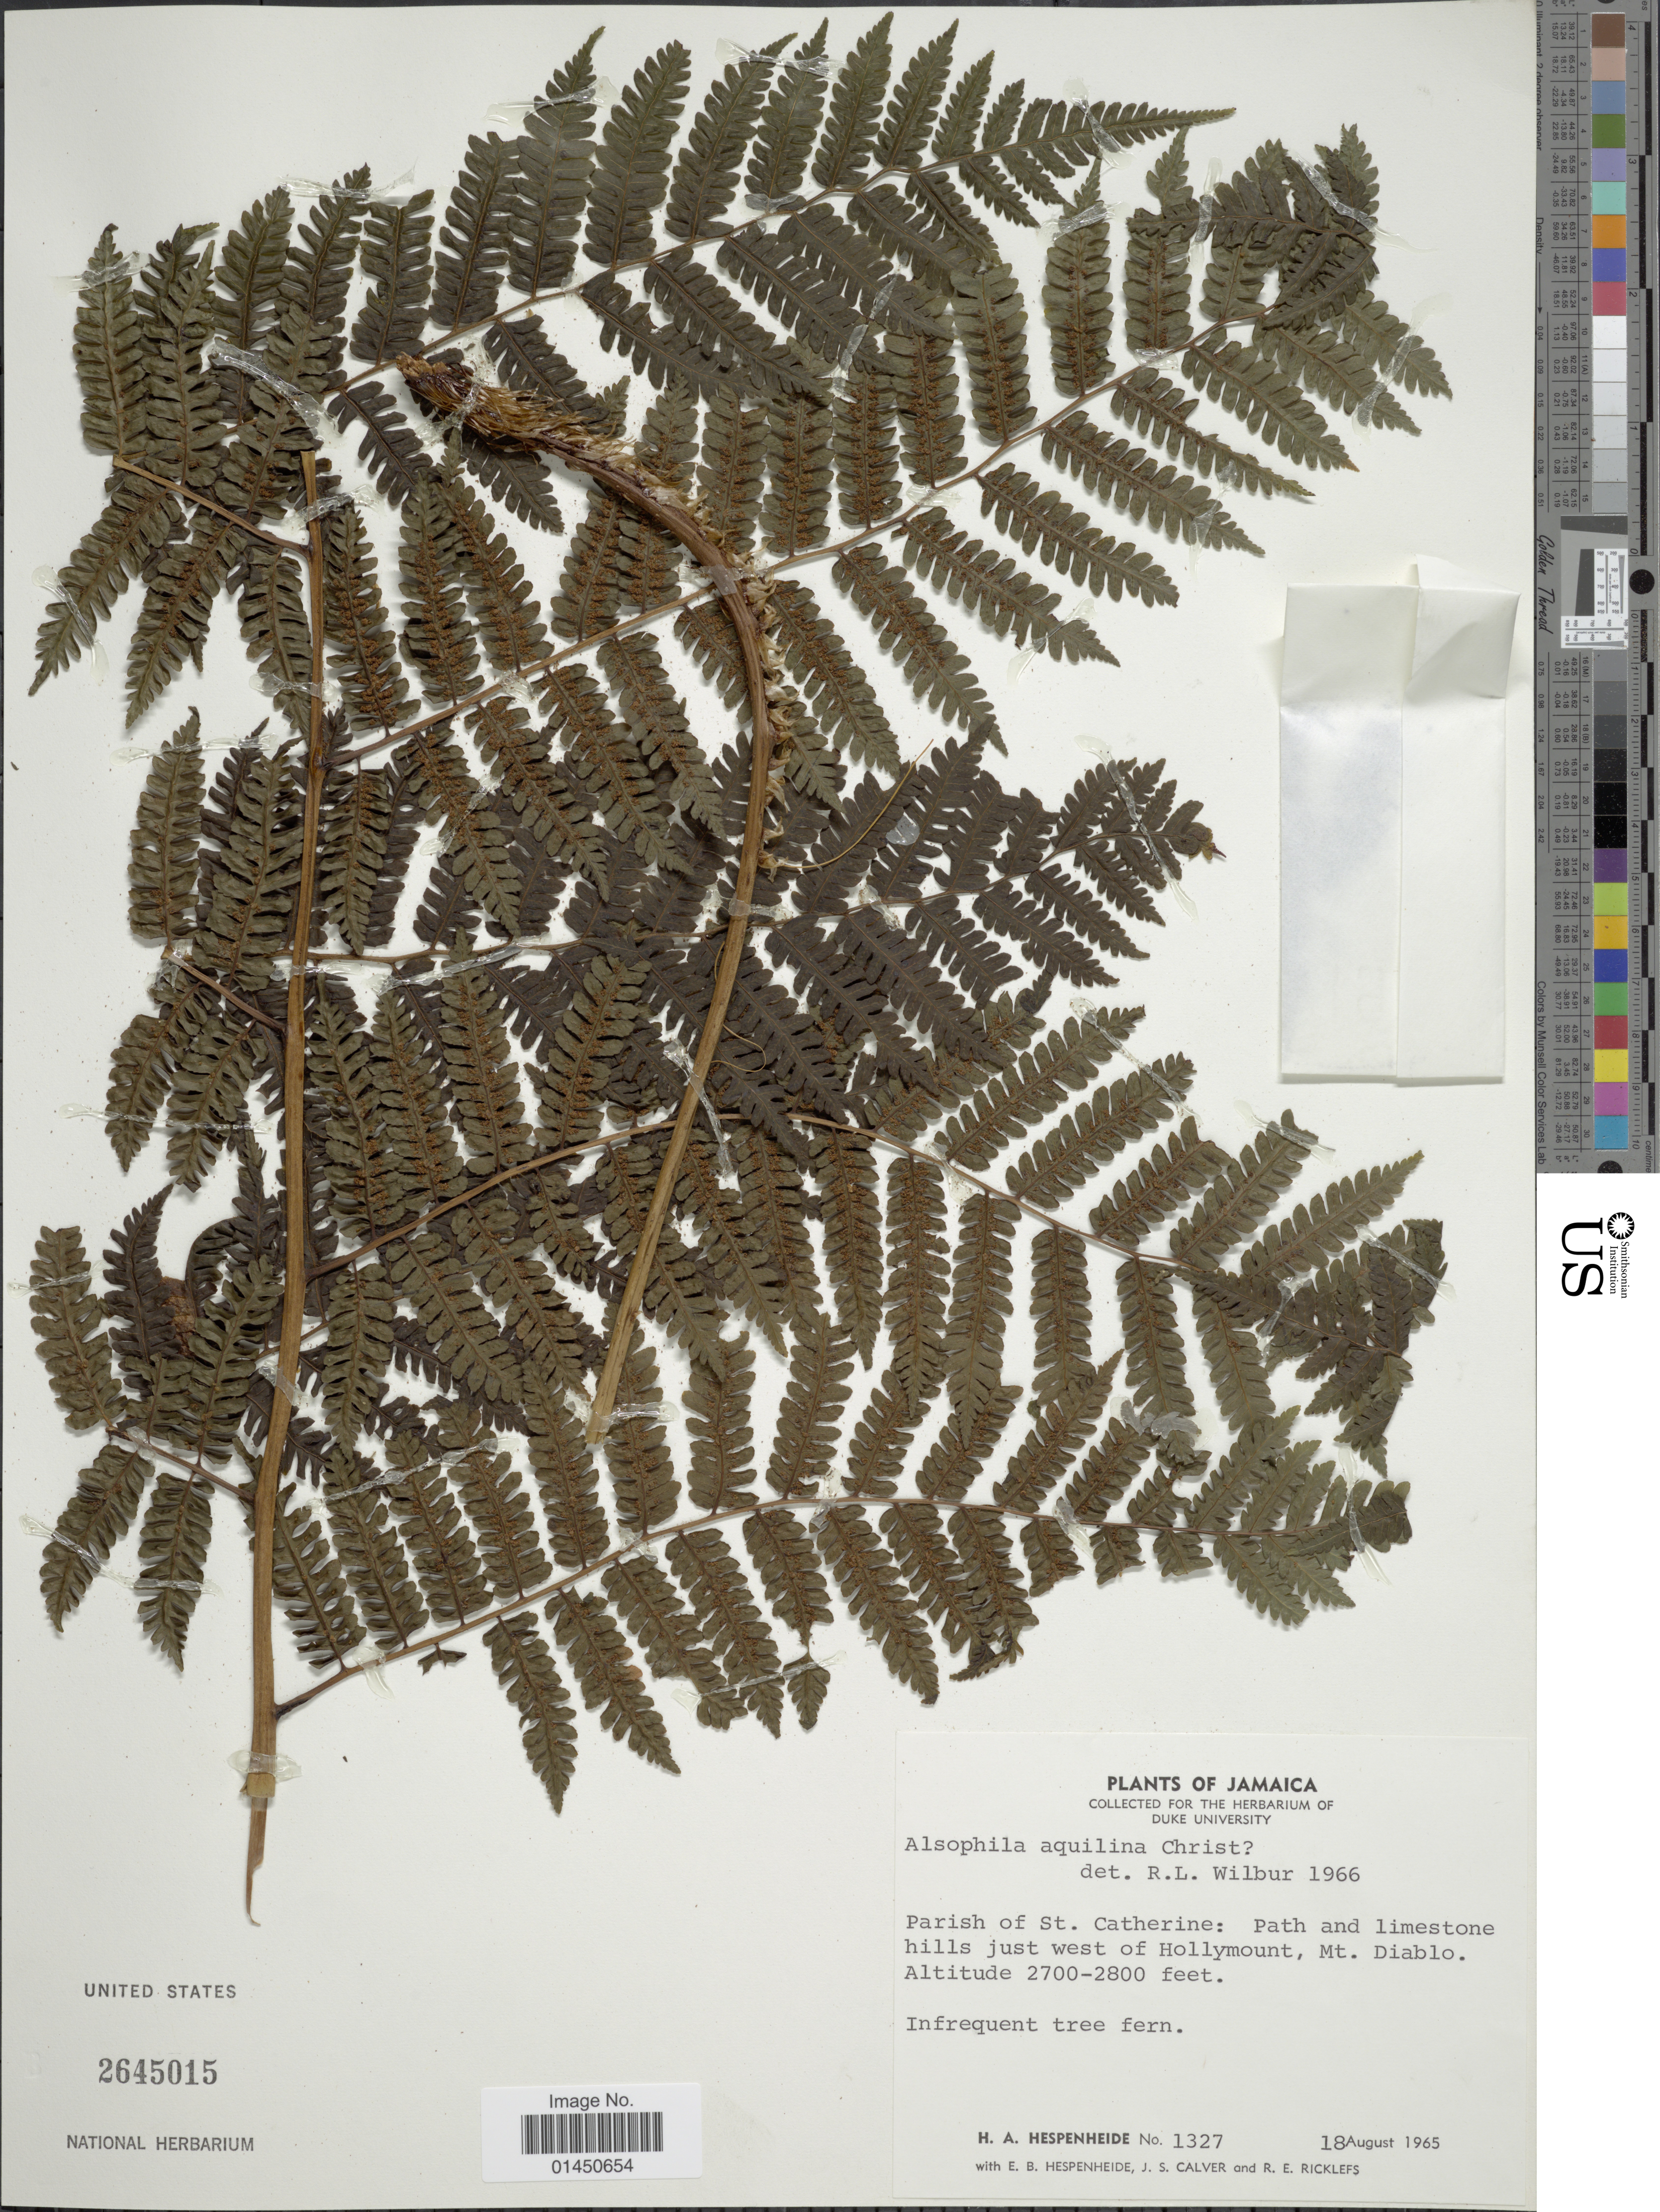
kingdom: Plantae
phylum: Tracheophyta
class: Polypodiopsida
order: Cyatheales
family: Cyatheaceae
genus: Cyathea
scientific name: Cyathea parvula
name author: (Jenman) Domin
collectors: H. A. Hespenheide, E. Hespenheide, J. Calver & R. Ricklefs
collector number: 1327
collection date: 1965-08-18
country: Jamaica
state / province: Saint Catherine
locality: Path and limestone hills just west of Hollymount, Mt. Diablo.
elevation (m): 823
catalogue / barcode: US 2645015